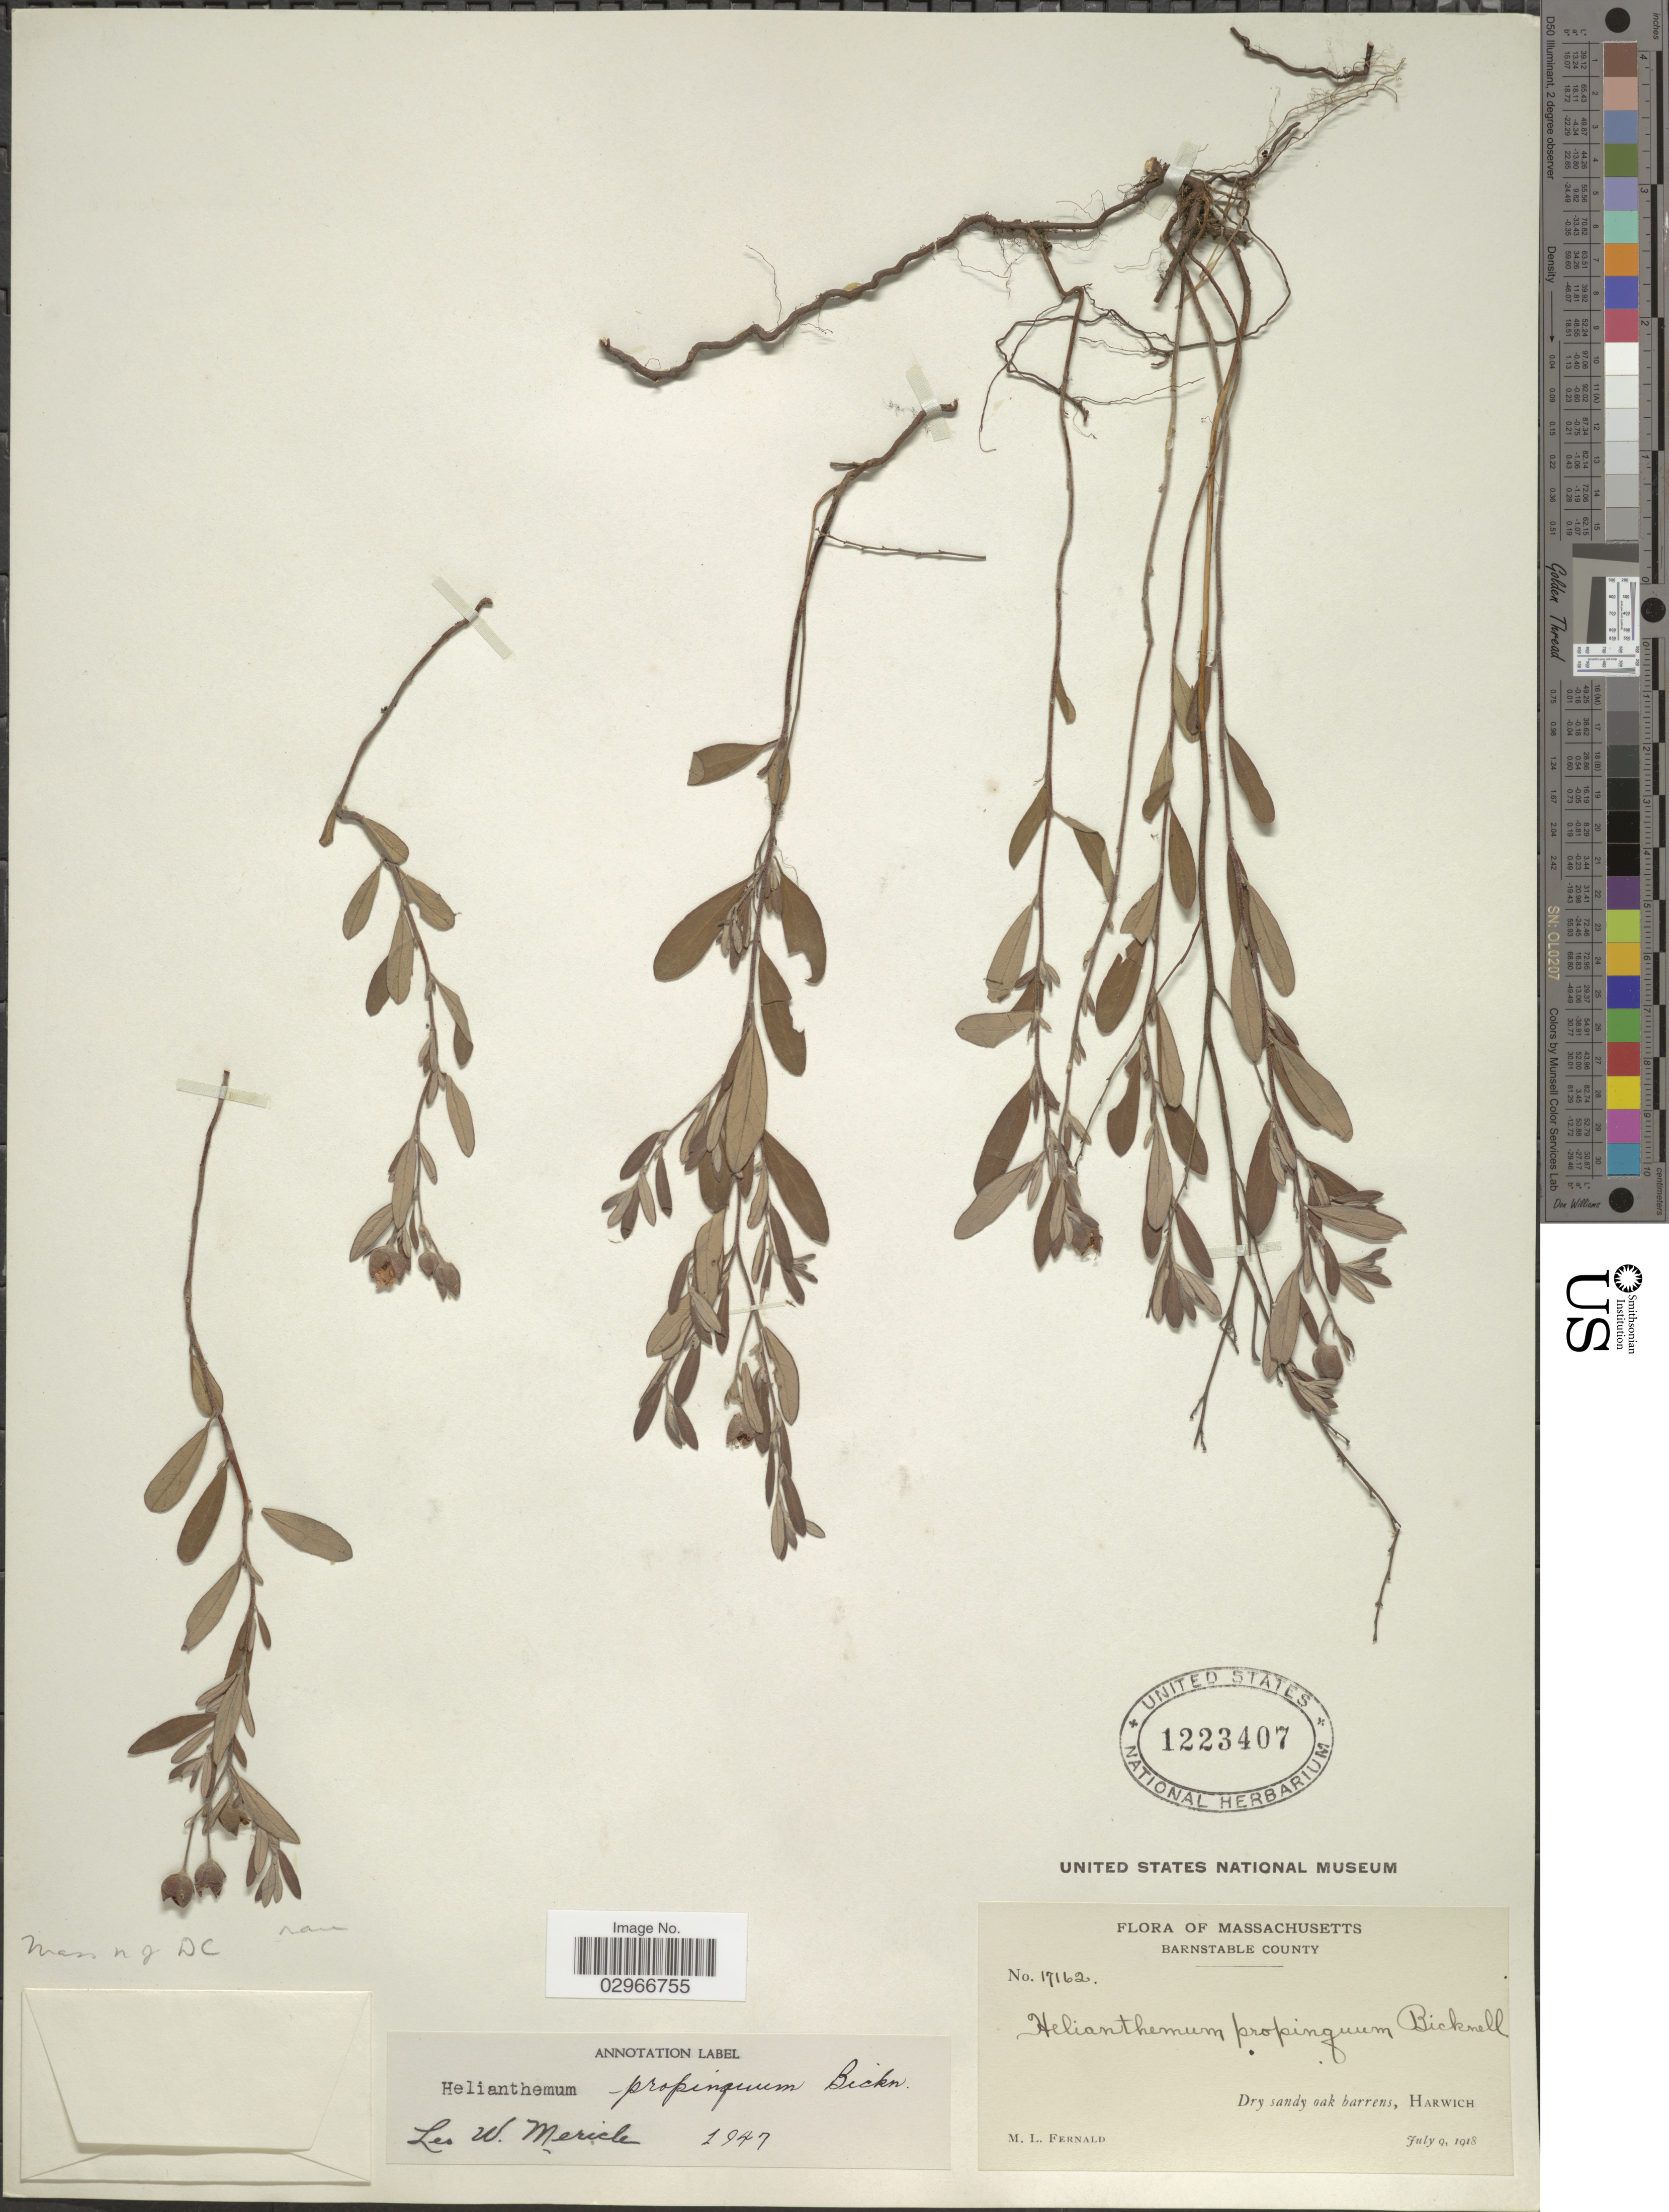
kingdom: Plantae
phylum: Tracheophyta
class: Magnoliopsida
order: Malvales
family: Cistaceae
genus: Helianthemum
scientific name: Helianthemum propinquum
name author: E.P. Bicknell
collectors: M. L. Fernald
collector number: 17162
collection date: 1918-07-09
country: United States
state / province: Massachusetts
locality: Barnstable County, Harwich.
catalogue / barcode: US 1223407